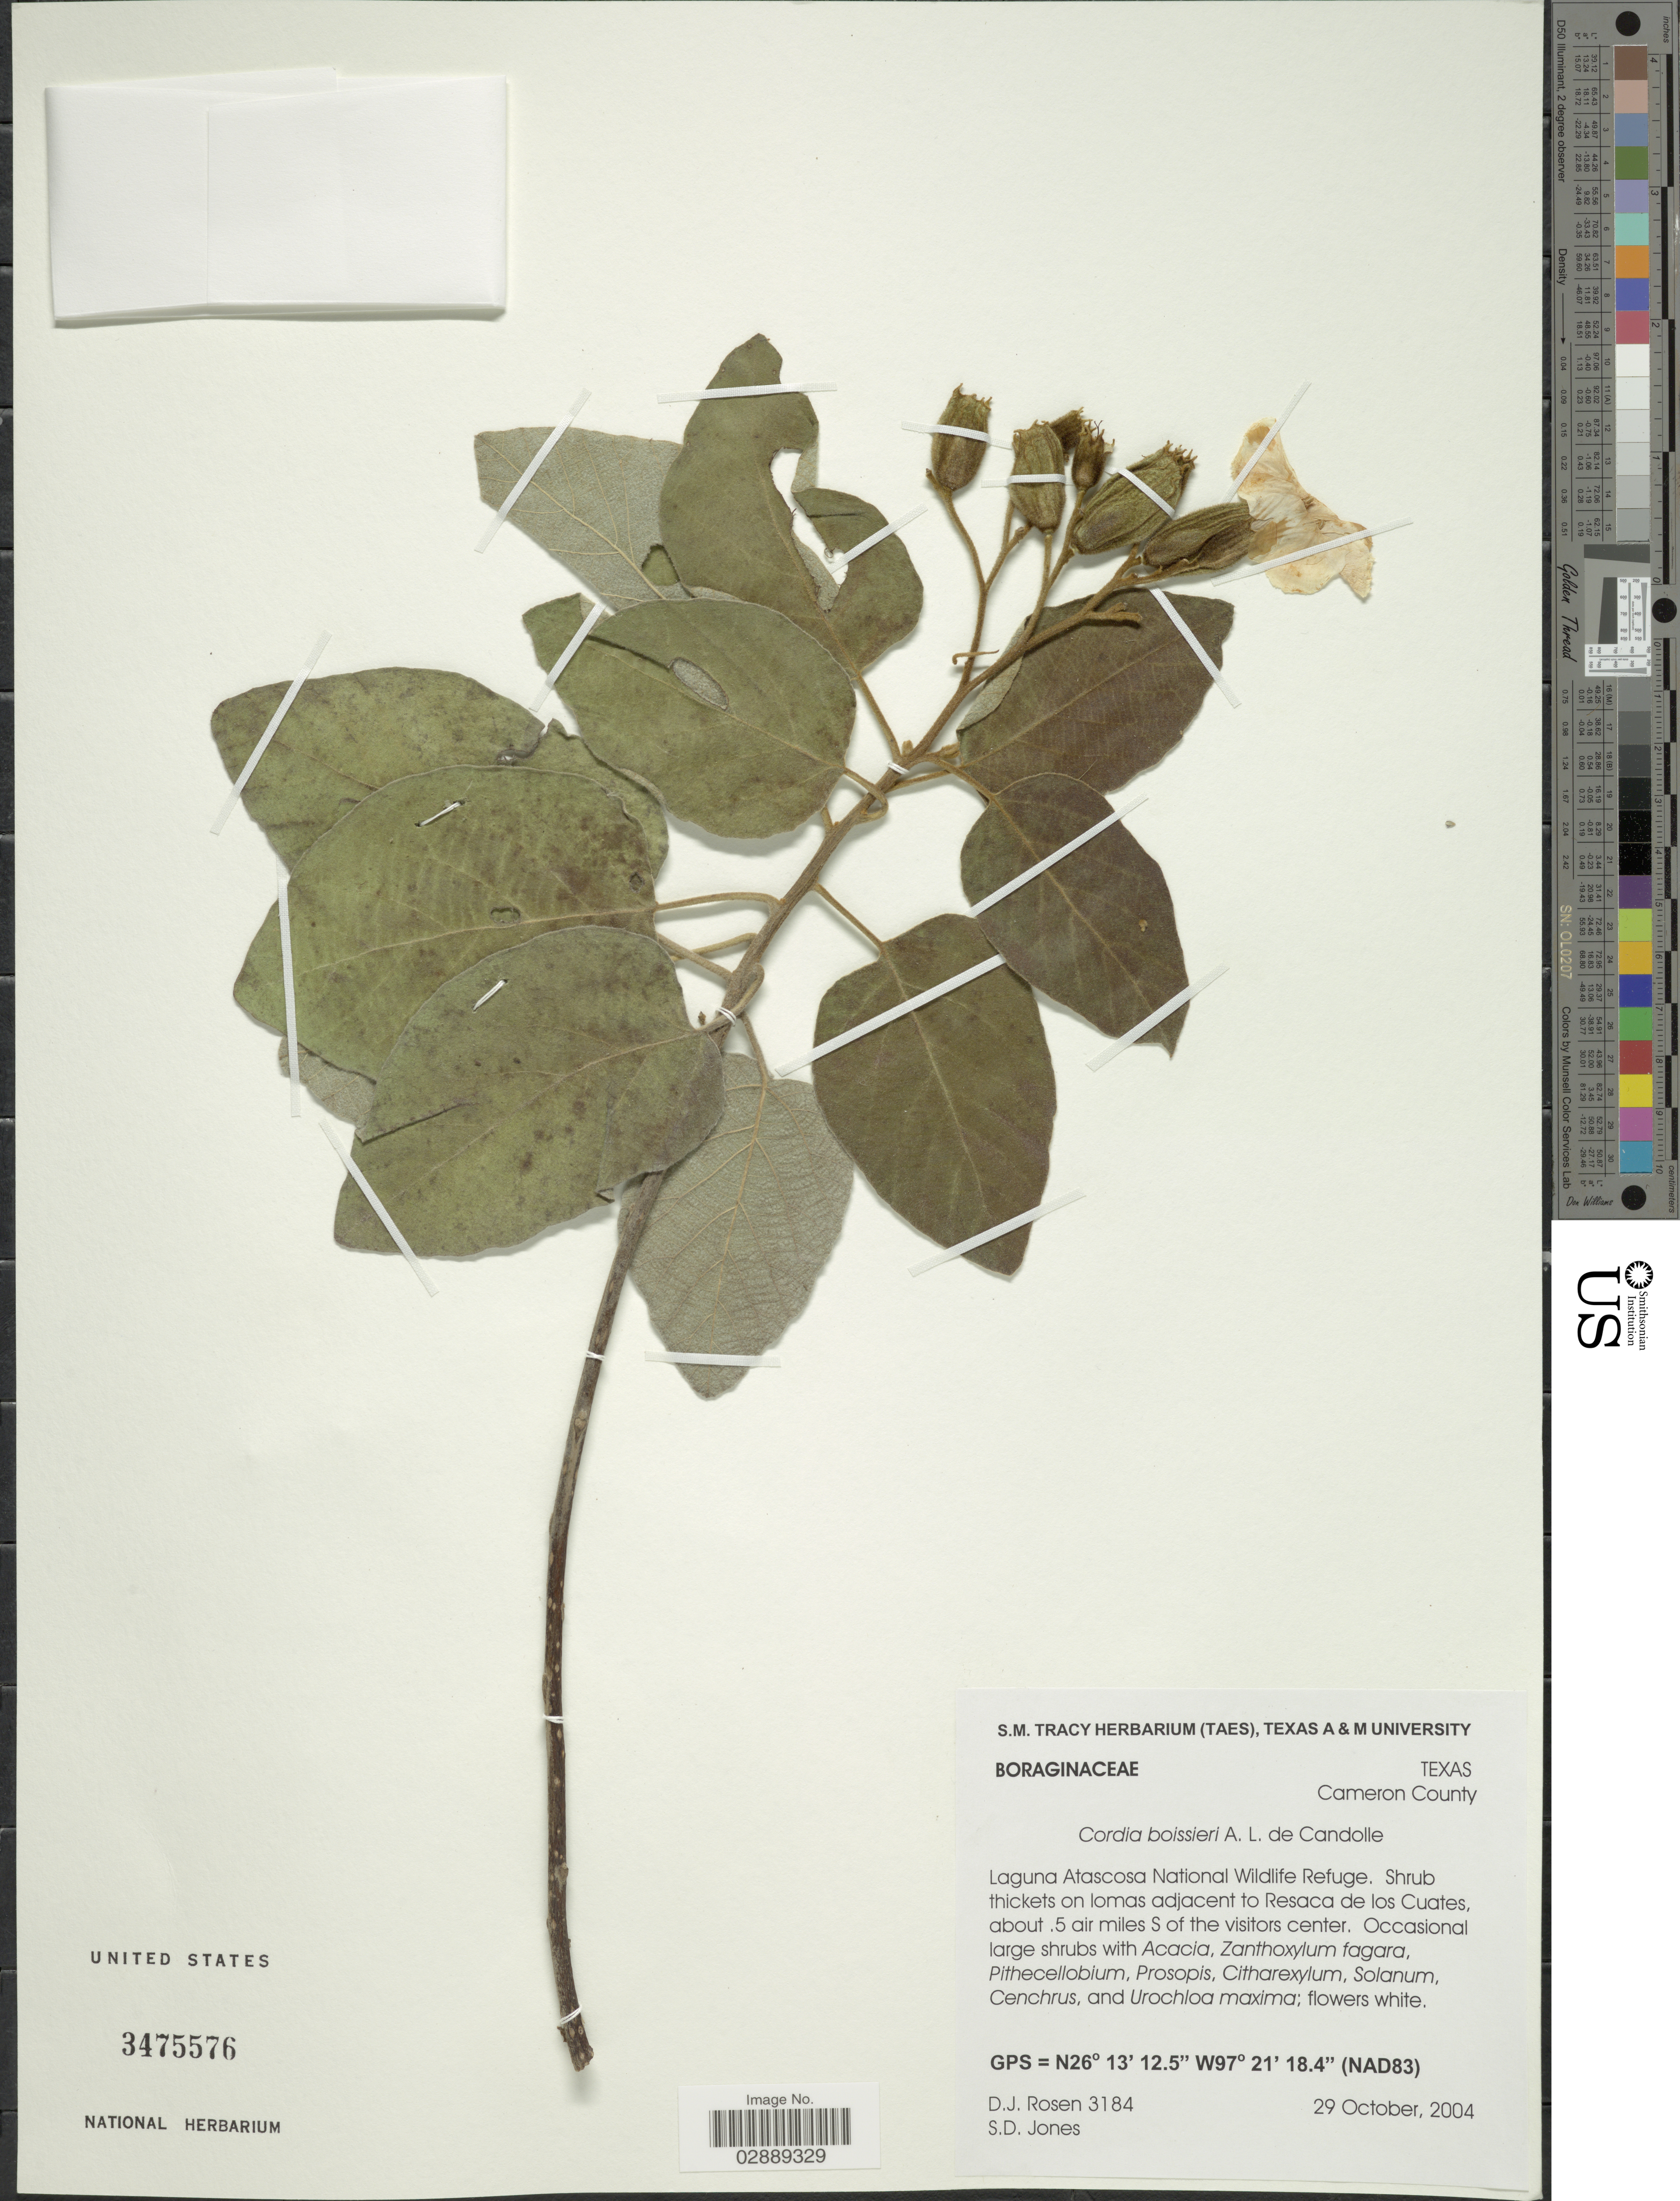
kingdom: Plantae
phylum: Tracheophyta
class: Magnoliopsida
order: Boraginales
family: Cordiaceae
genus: Cordia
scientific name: Cordia boissieri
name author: A. DC.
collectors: D. J. Rosen & S. D. Jones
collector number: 3184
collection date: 2004-10-29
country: United States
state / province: Texas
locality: Cameron County. Laguna Atascosa National Wildlife Refuge. Thickets on lomas adjacent to Resaca de los Cuates, about .5 air miles S of the visitors center.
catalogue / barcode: US 3475576